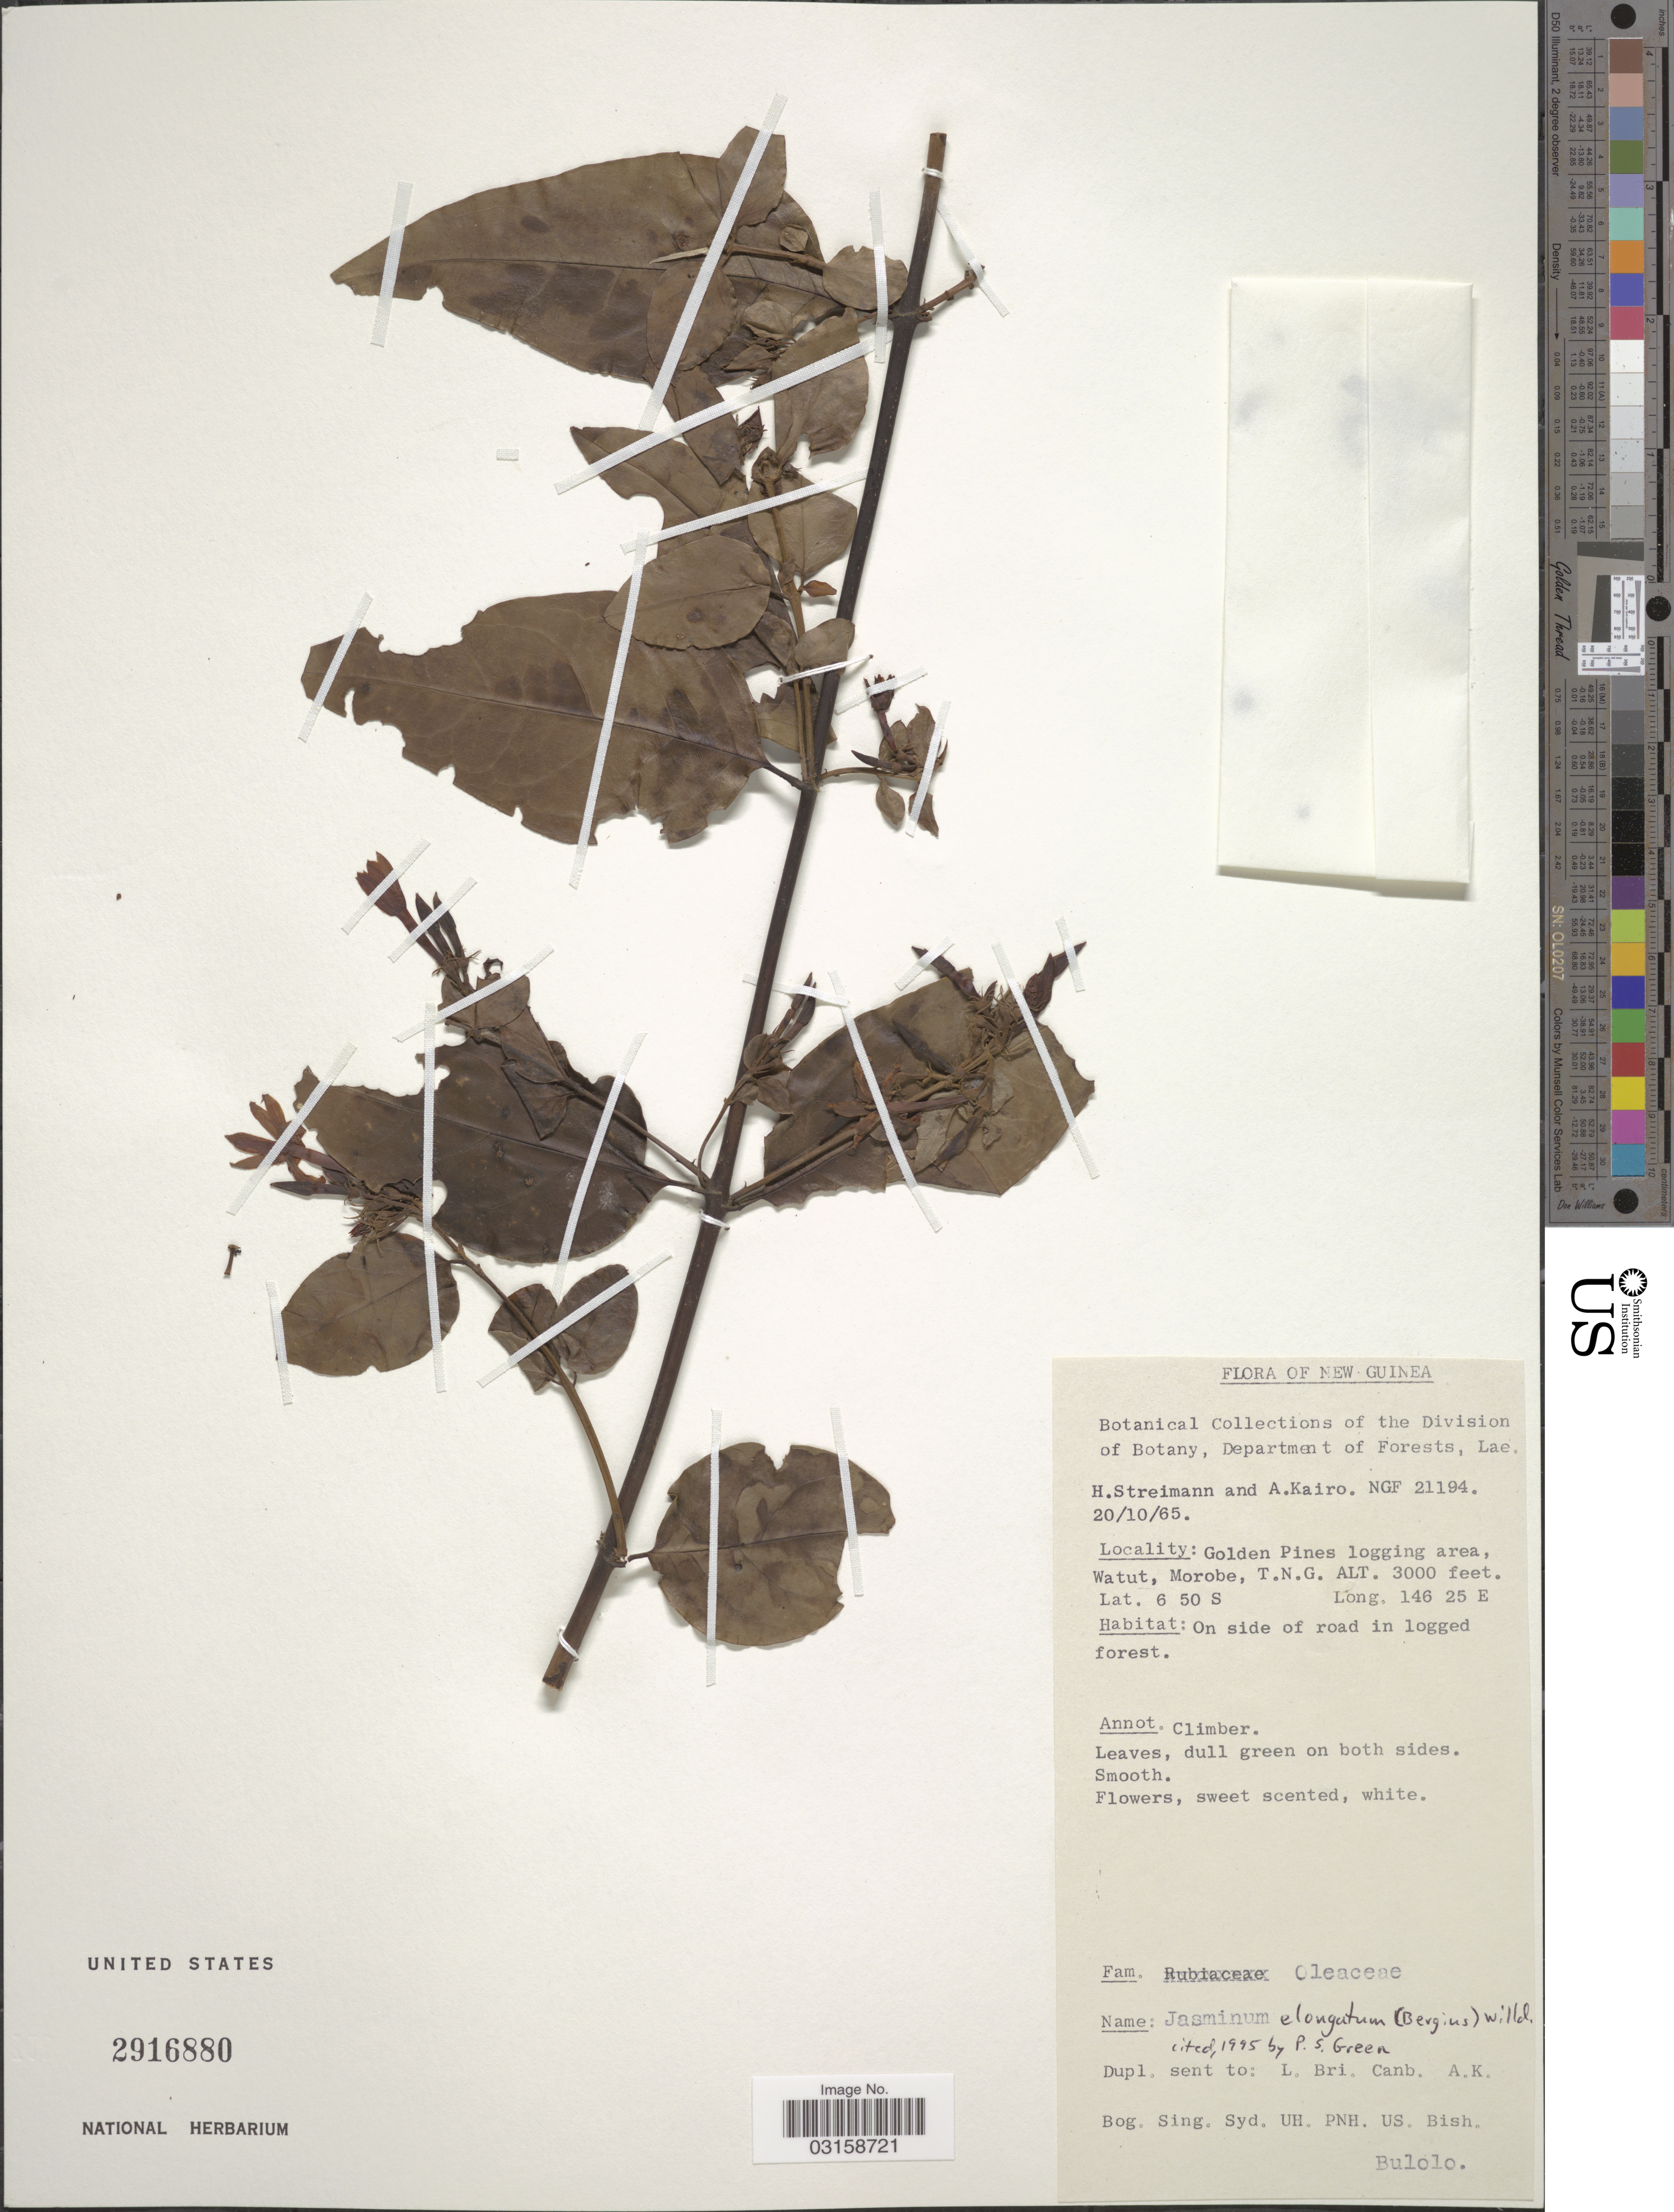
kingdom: Plantae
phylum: Tracheophyta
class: Magnoliopsida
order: Lamiales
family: Oleaceae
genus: Jasminum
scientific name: Jasminum elongatum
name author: (P.J. Bergius) Willd.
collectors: H. Streimann & A. Kairo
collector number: NGF 21194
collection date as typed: Transcribed d/m/y: 20/10/65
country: Papua New Guinea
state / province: Morobe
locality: New Guinea. Golden Pines logging area, Watut, T.N.G.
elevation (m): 914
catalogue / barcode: US 2916880